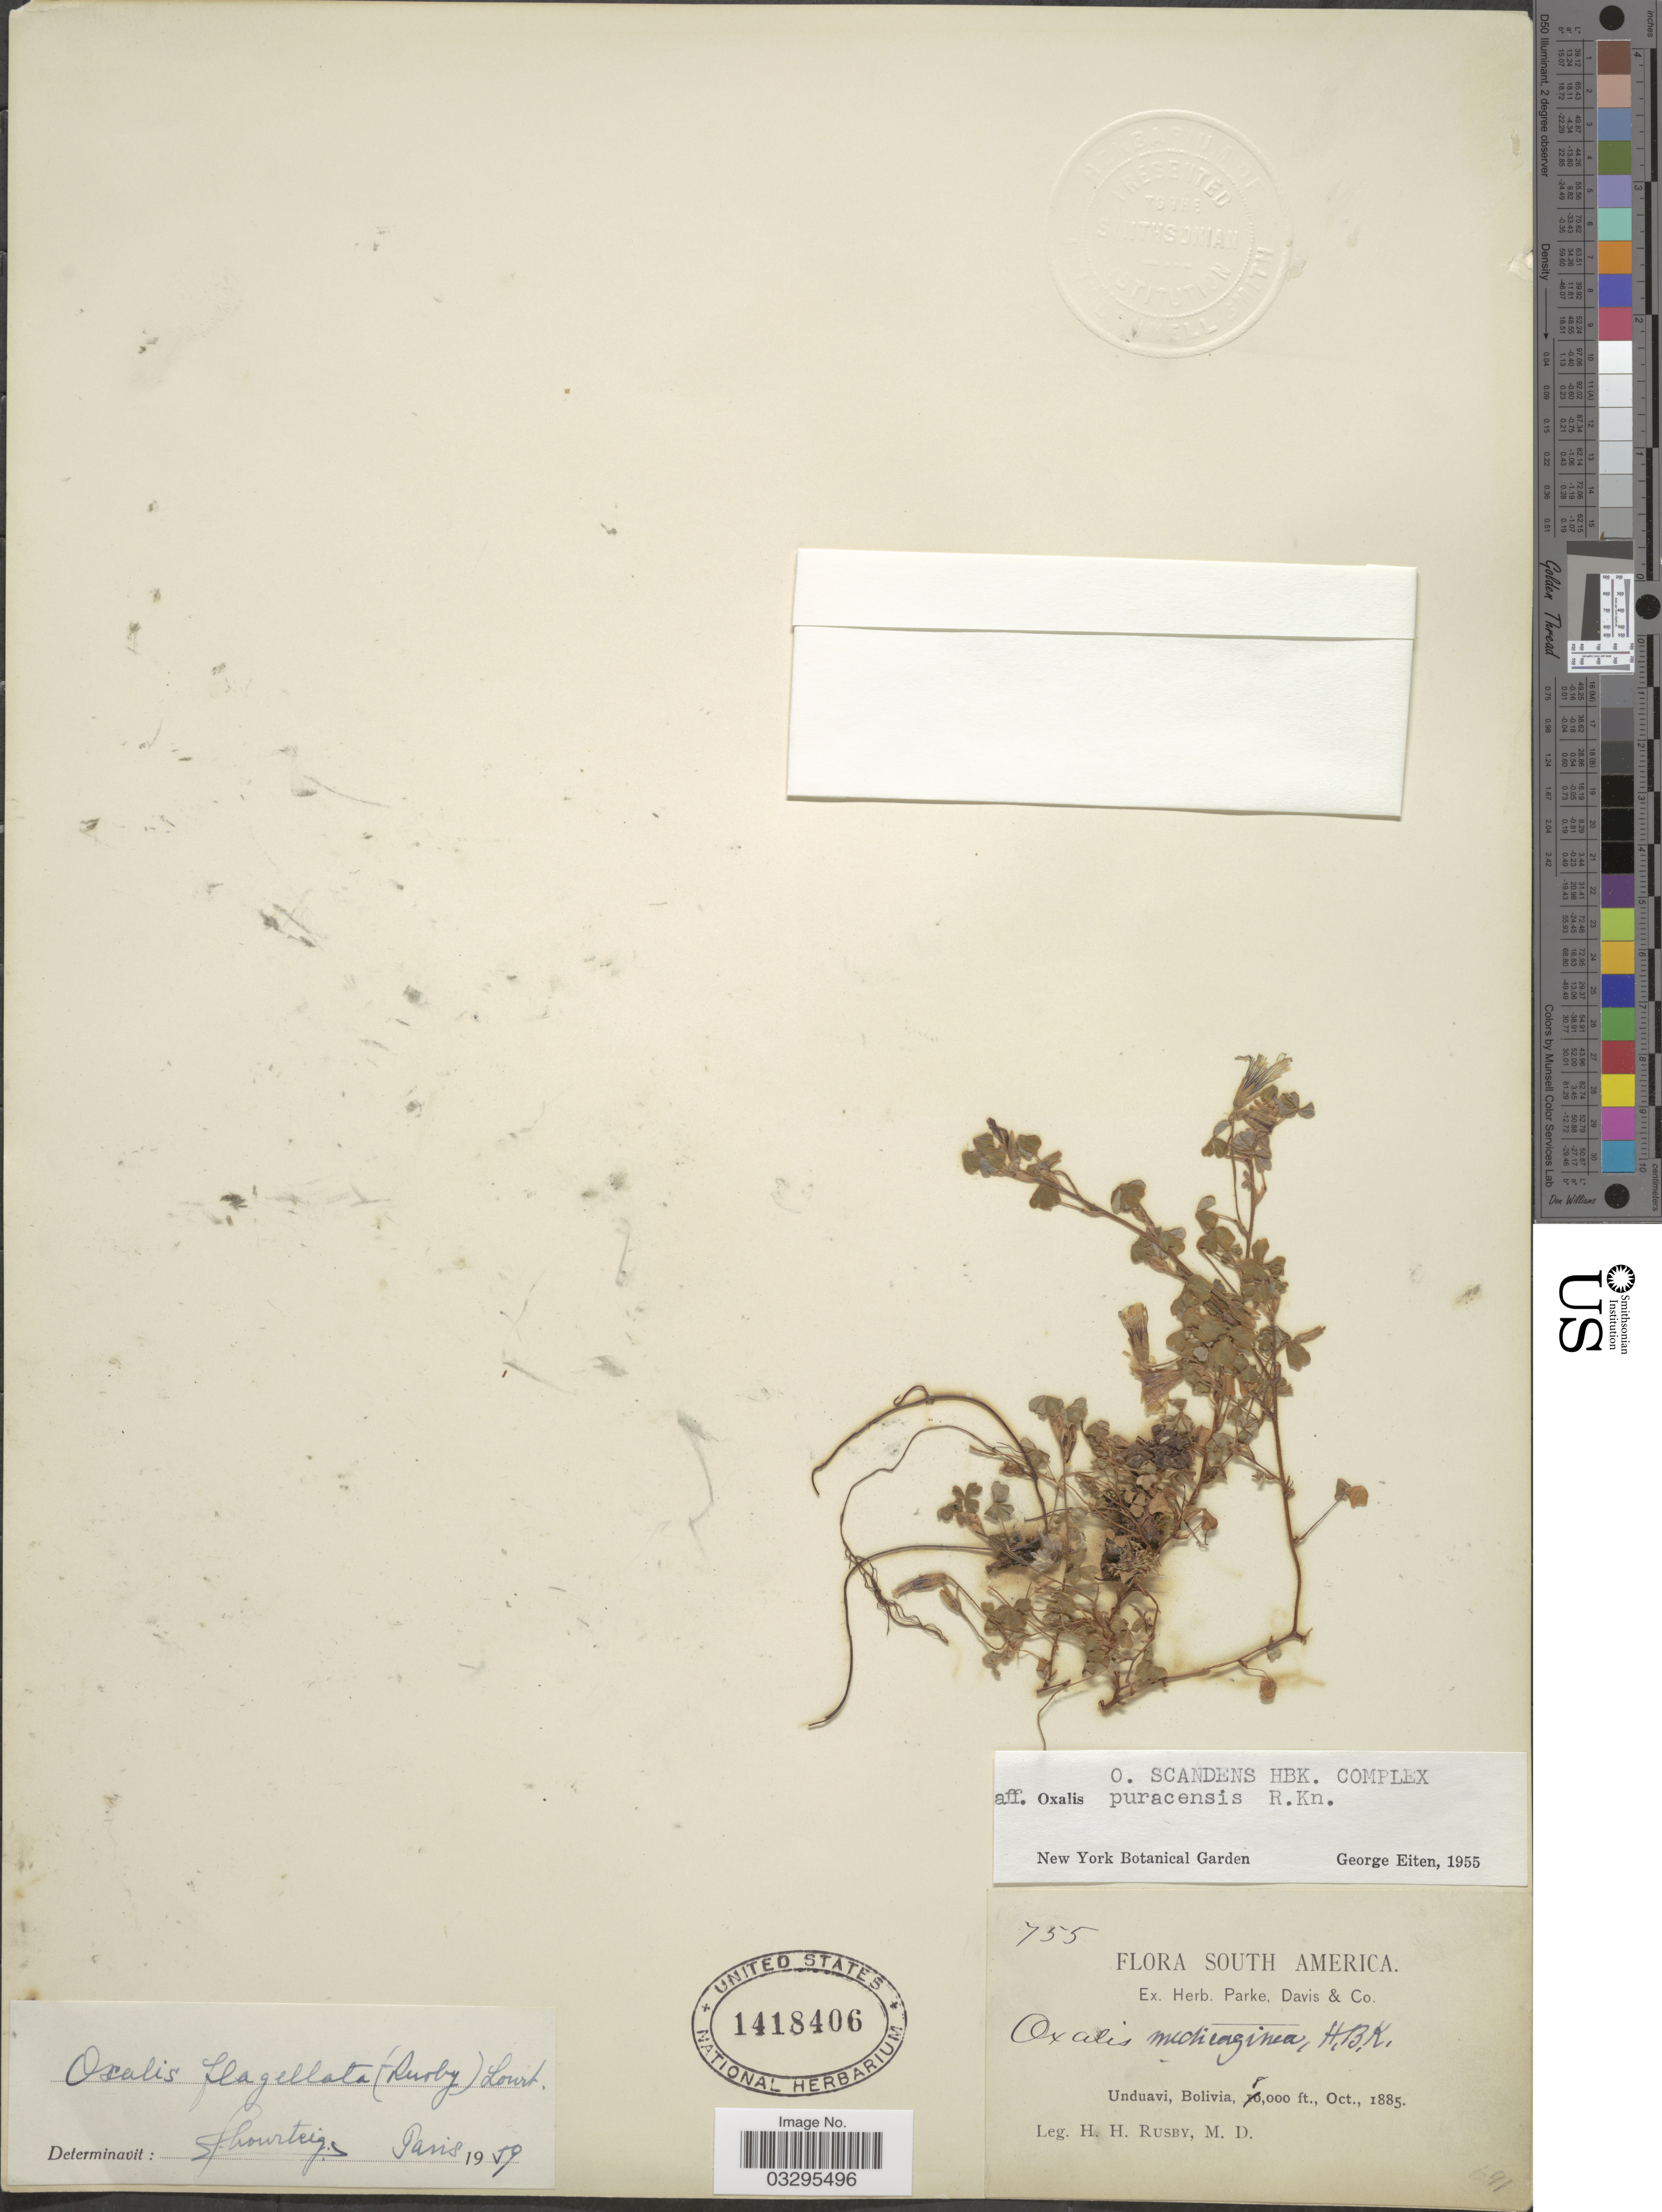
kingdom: Plantae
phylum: Tracheophyta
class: Magnoliopsida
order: Oxalidales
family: Oxalidaceae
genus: Oxalis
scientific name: Oxalis flagellata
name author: (Rusby) Lourteig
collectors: H. H. Rusby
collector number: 755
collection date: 1885-10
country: Bolivia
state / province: La Paz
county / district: Nor Yungas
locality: Unduavi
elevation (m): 2438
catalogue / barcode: US 1418406